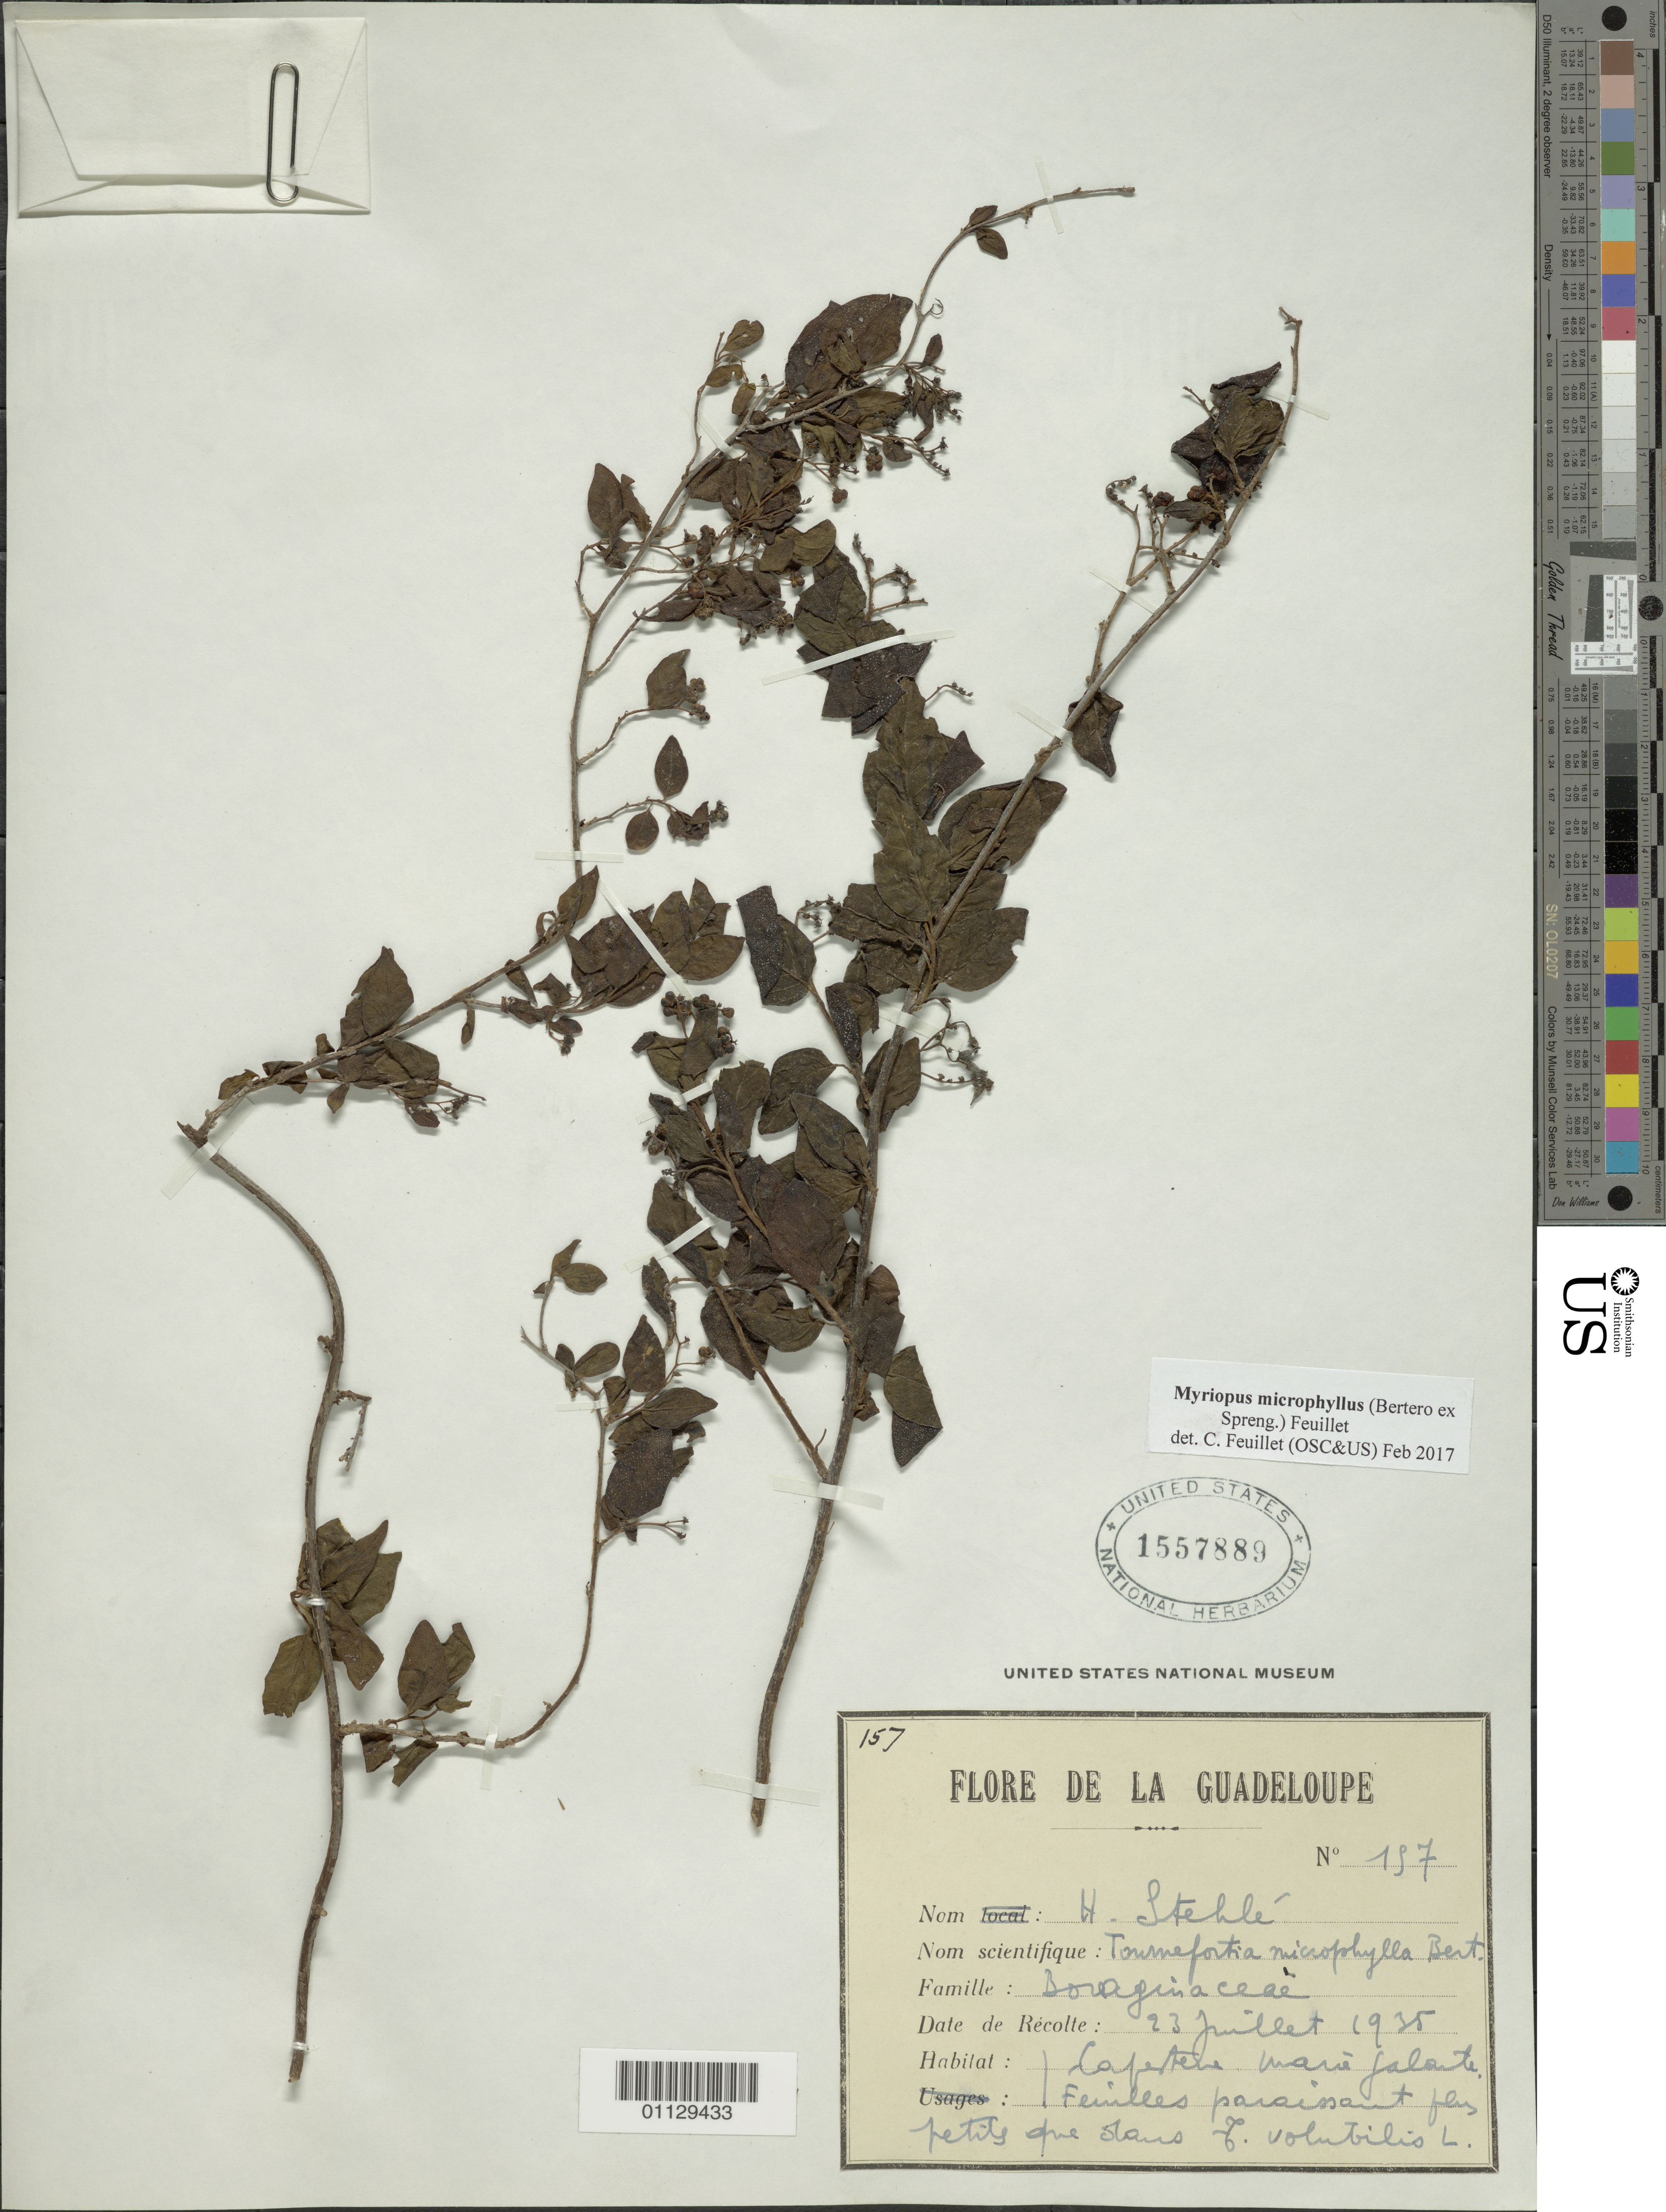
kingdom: Plantae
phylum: Tracheophyta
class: Magnoliopsida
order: Boraginales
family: Heliotropiaceae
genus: Myriopus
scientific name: Myriopus microphyllus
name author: (Bertero ex Spreng.) Feuillet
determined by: Feuillet, C.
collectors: H. Stehlé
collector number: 157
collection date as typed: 23 Jul 1935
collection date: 1935-07-23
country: Guadeloupe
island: Marie-Galante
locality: Marie Galante, Capesterre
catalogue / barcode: US 1557889